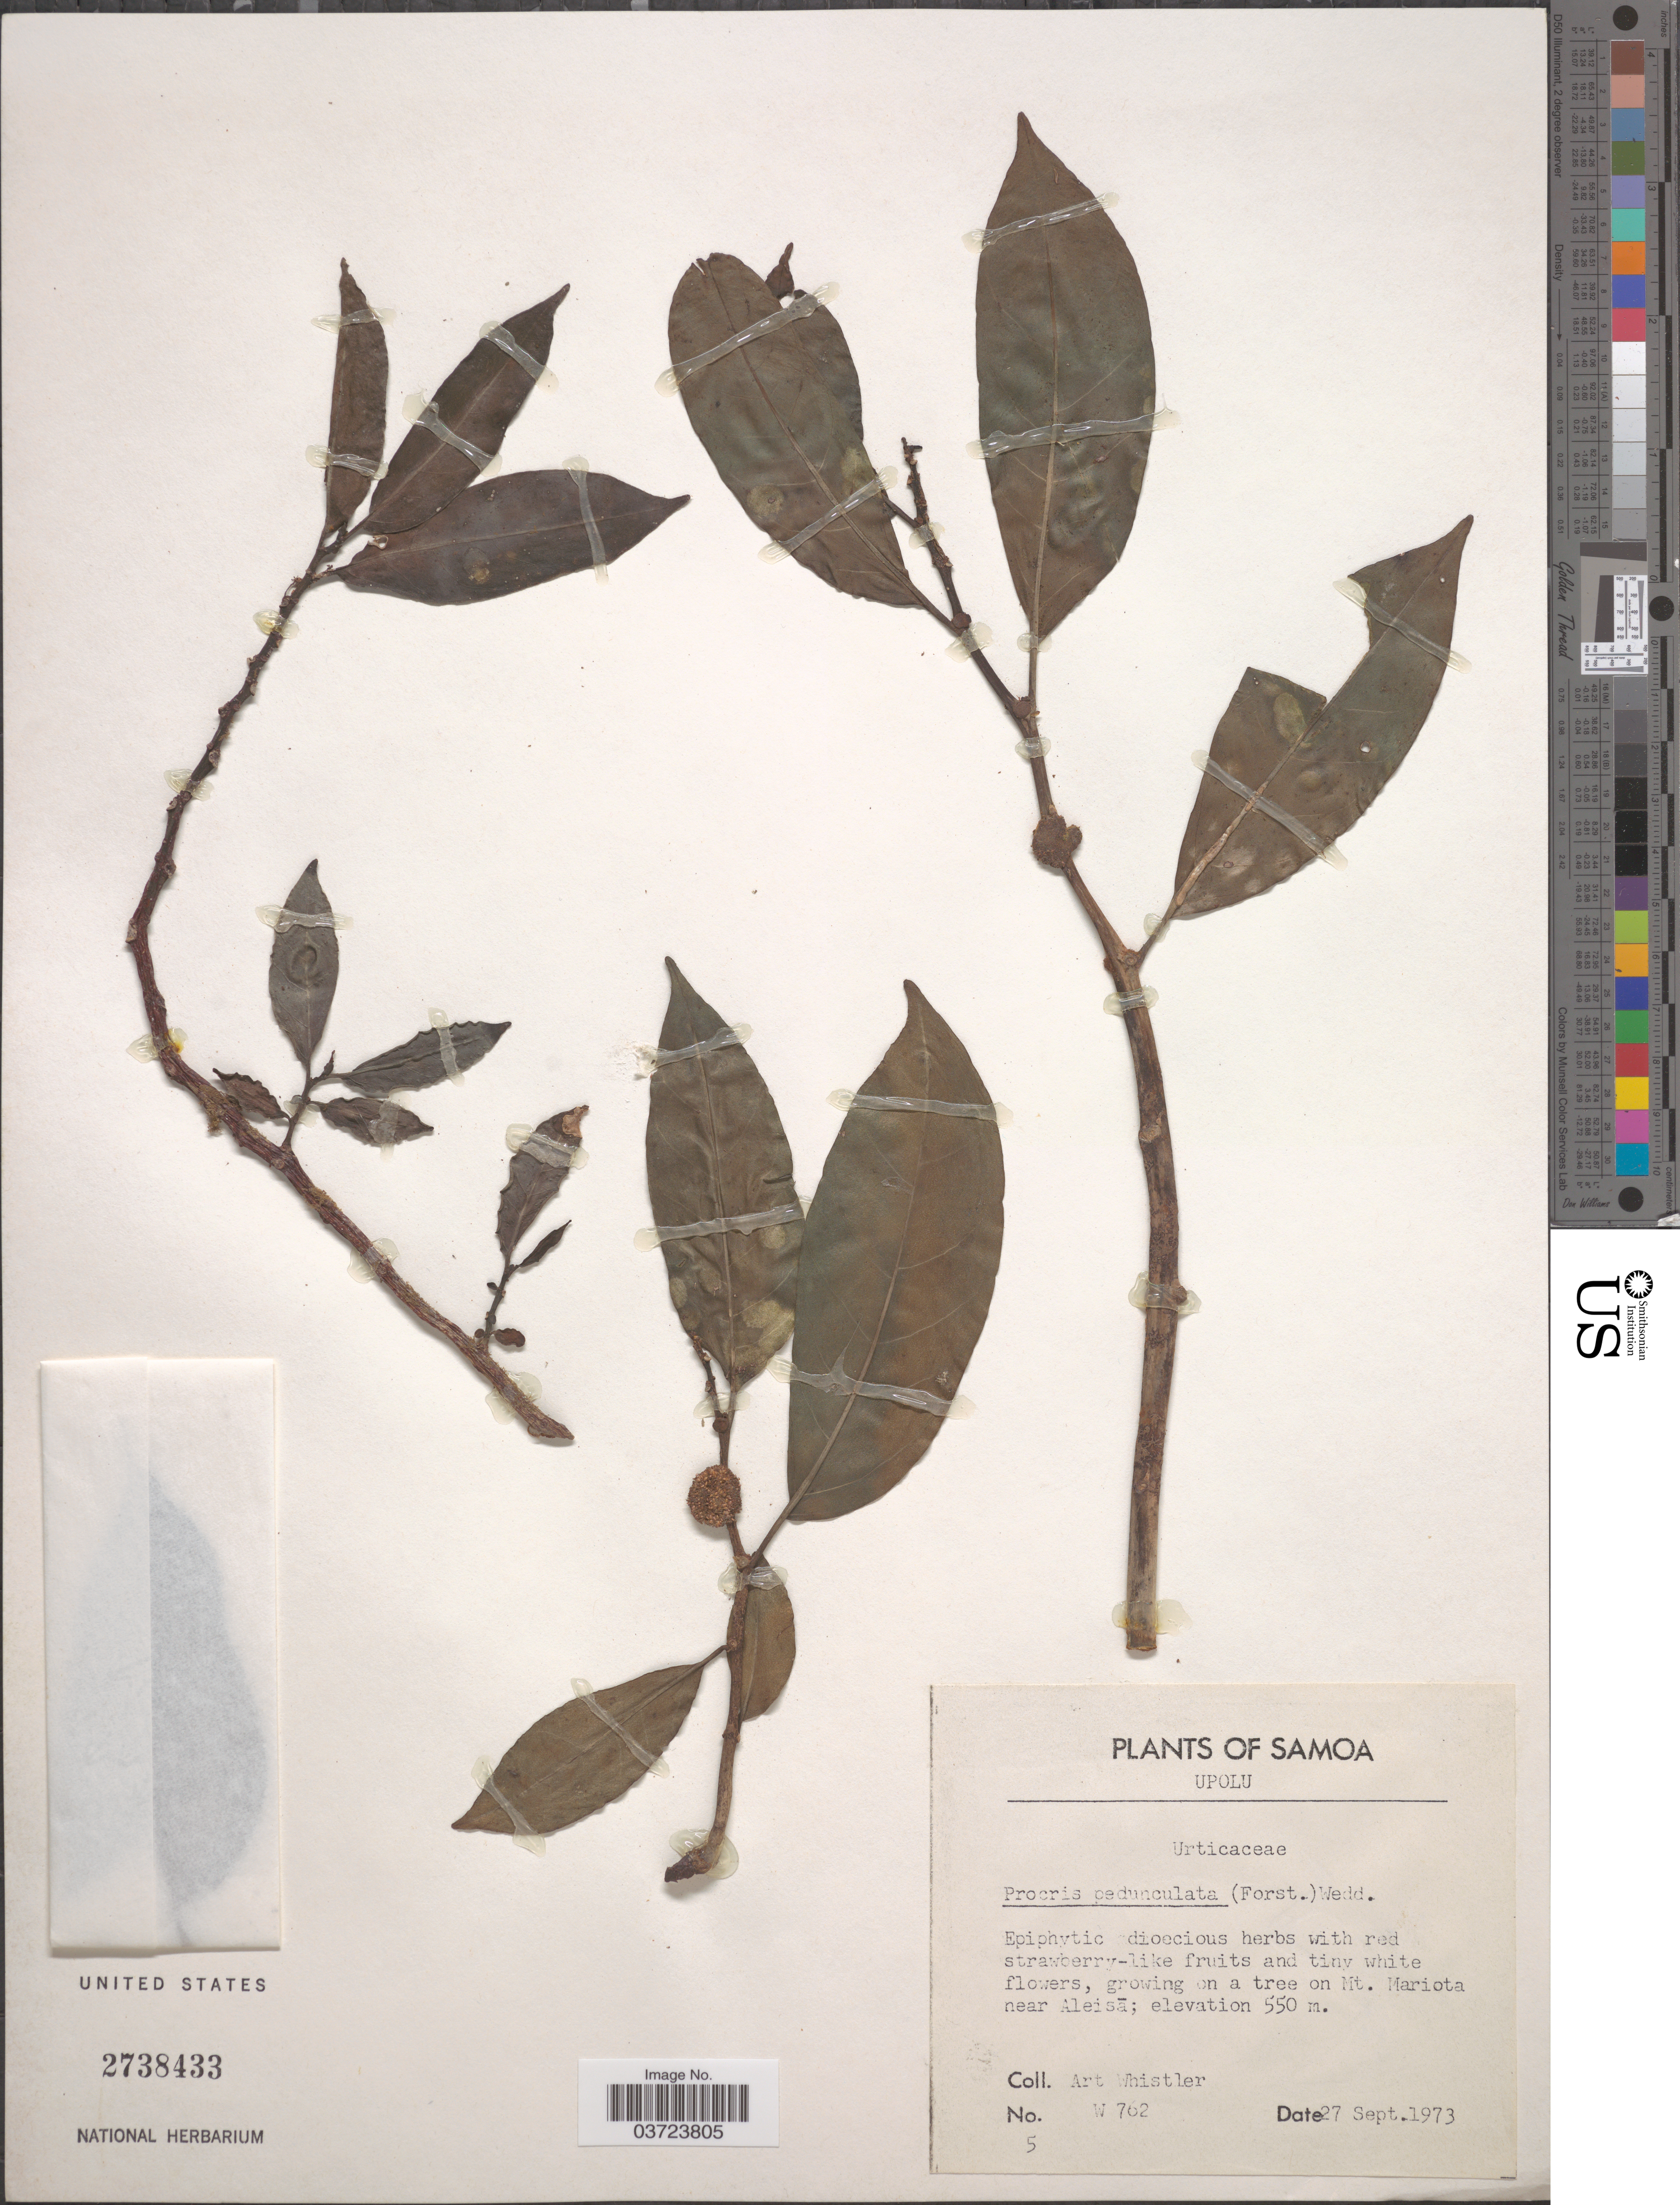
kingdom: Plantae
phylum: Tracheophyta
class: Magnoliopsida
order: Rosales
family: Urticaceae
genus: Procris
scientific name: Procris pedunculata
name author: (J.R. Forst. & G. Forst.) Wedd.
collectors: A. Whistler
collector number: W762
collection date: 1973-09-27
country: Samoa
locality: Samoa. Upolu. On a tree on Mt. Mariota near Aleisa.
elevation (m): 550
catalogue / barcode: US 2738433